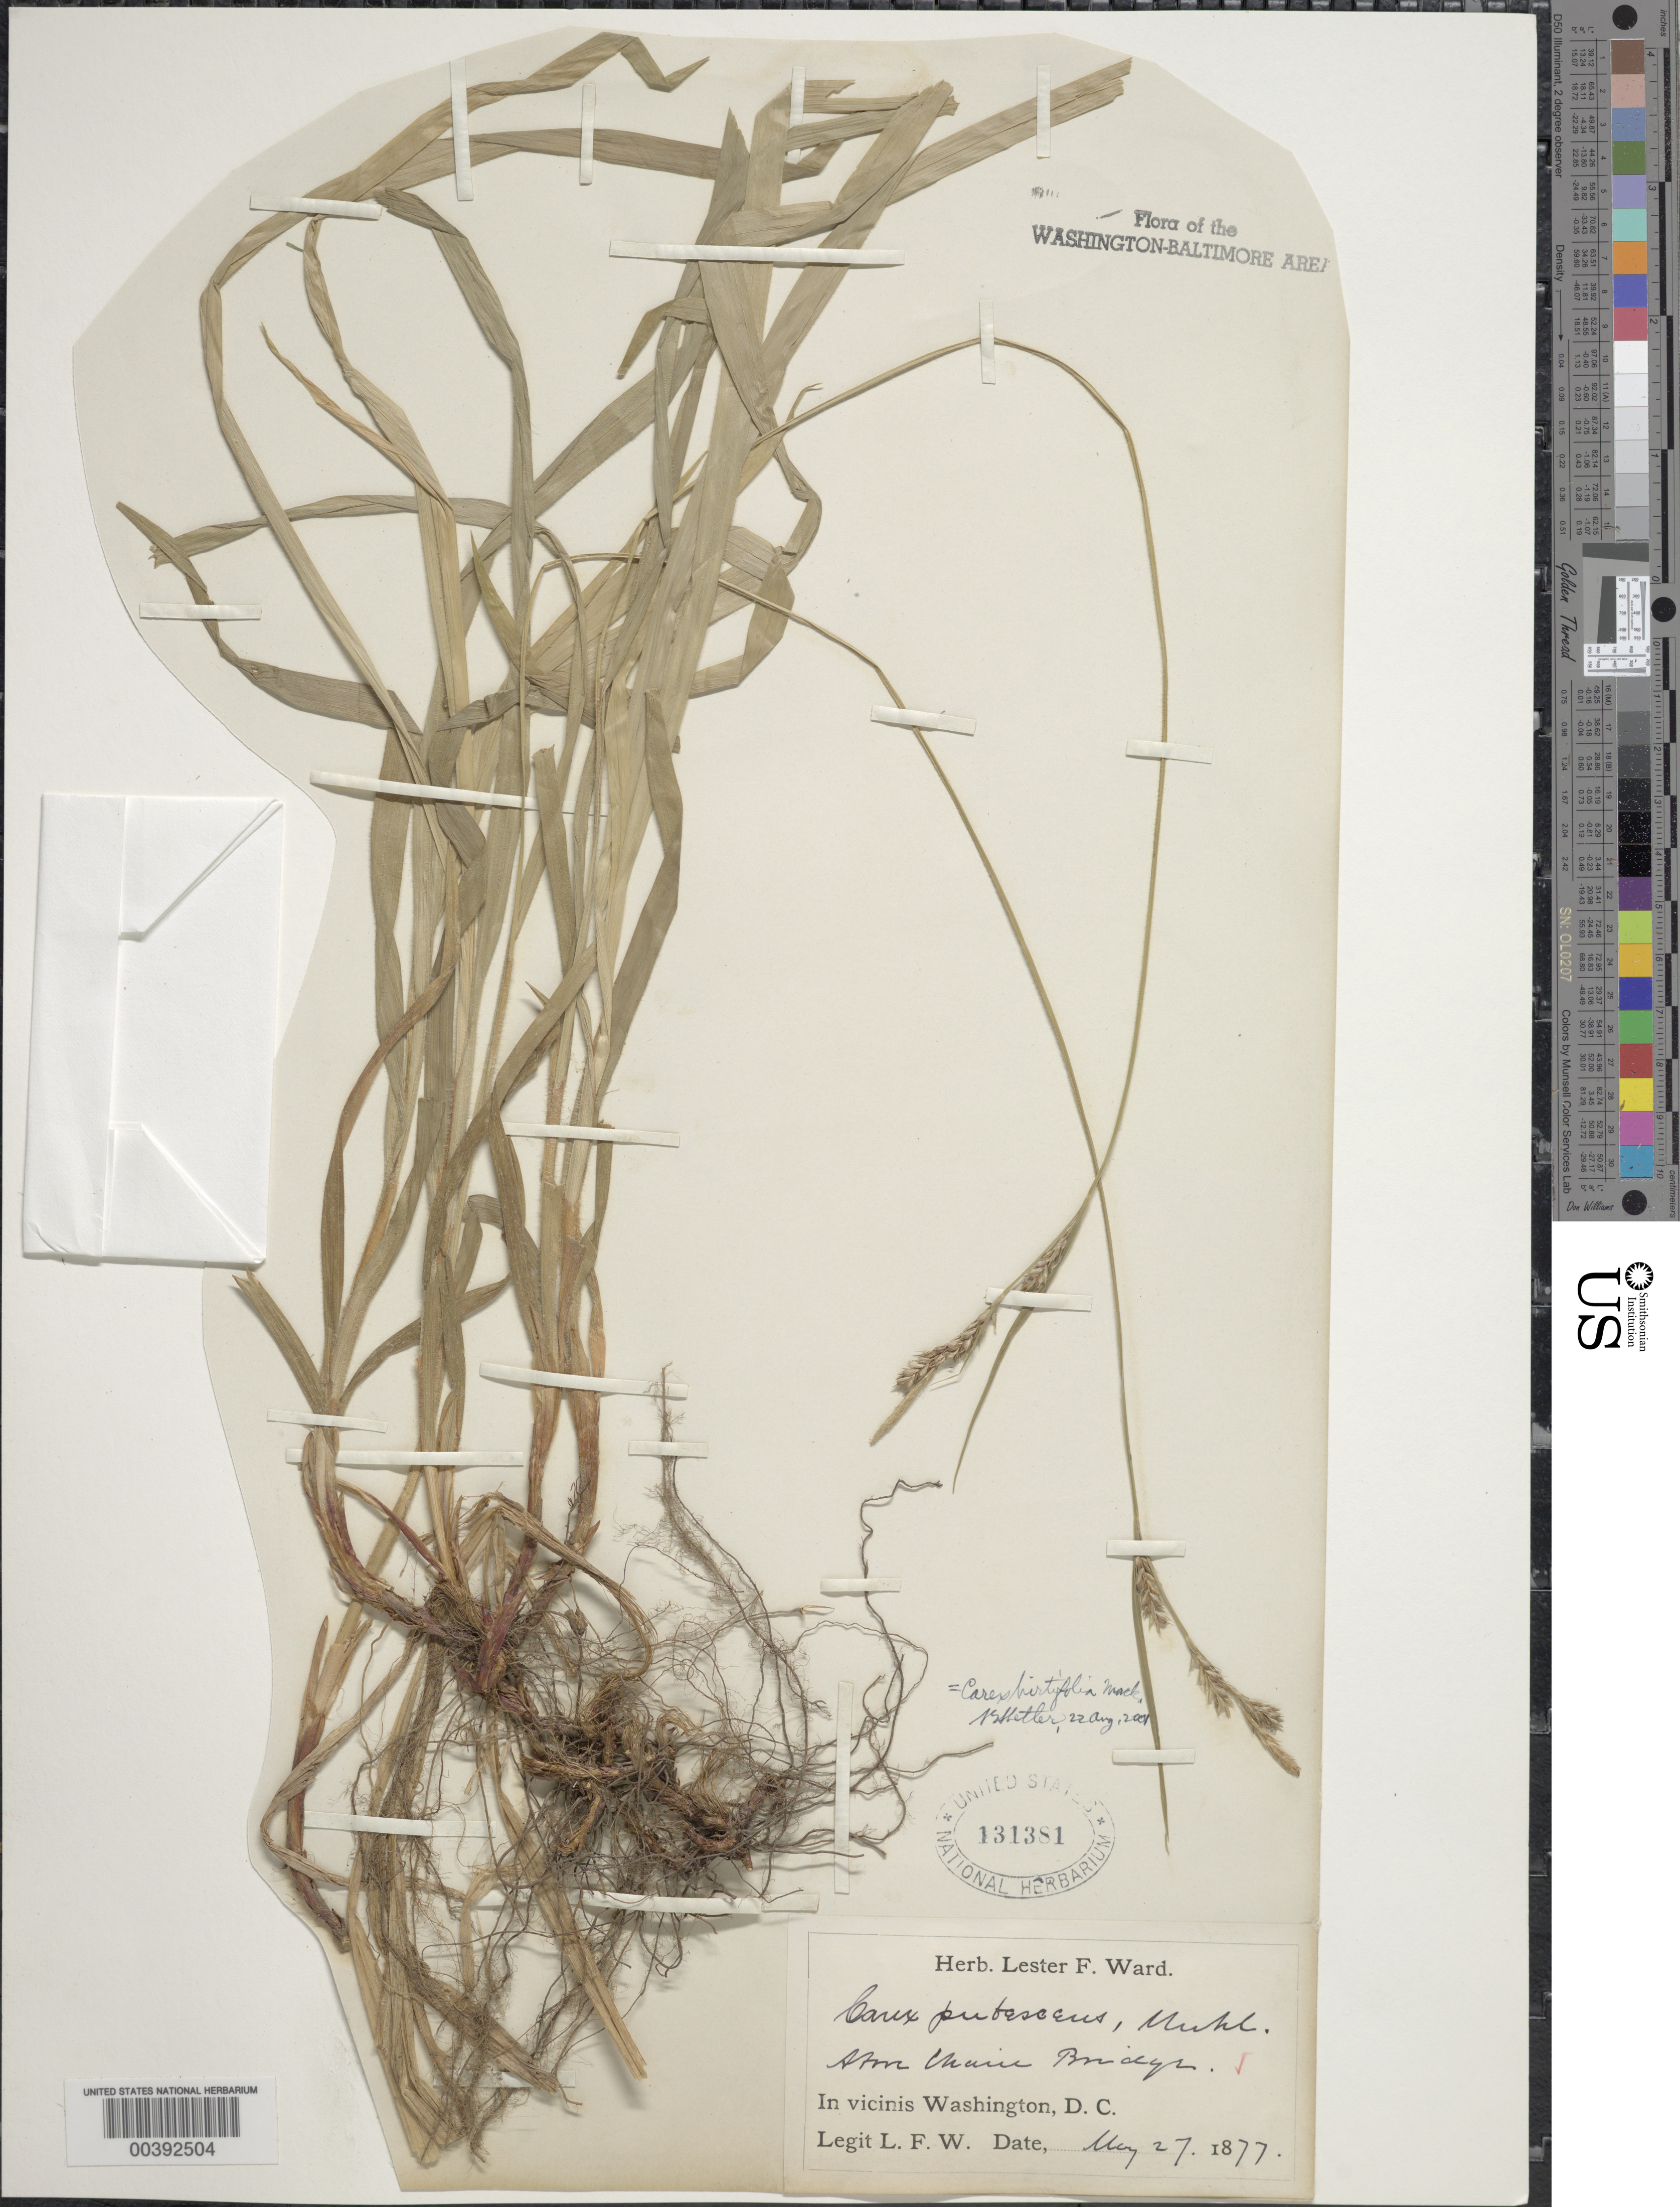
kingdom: Plantae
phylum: Tracheophyta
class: Liliopsida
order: Poales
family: Cyperaceae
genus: Carex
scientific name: Carex hirtifolia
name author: Mack.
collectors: L. F. Ward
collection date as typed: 27 May 1877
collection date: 1877-05-27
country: United States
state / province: Virginia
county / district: Arlington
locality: Above Chain Bridge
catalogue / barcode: US 131381